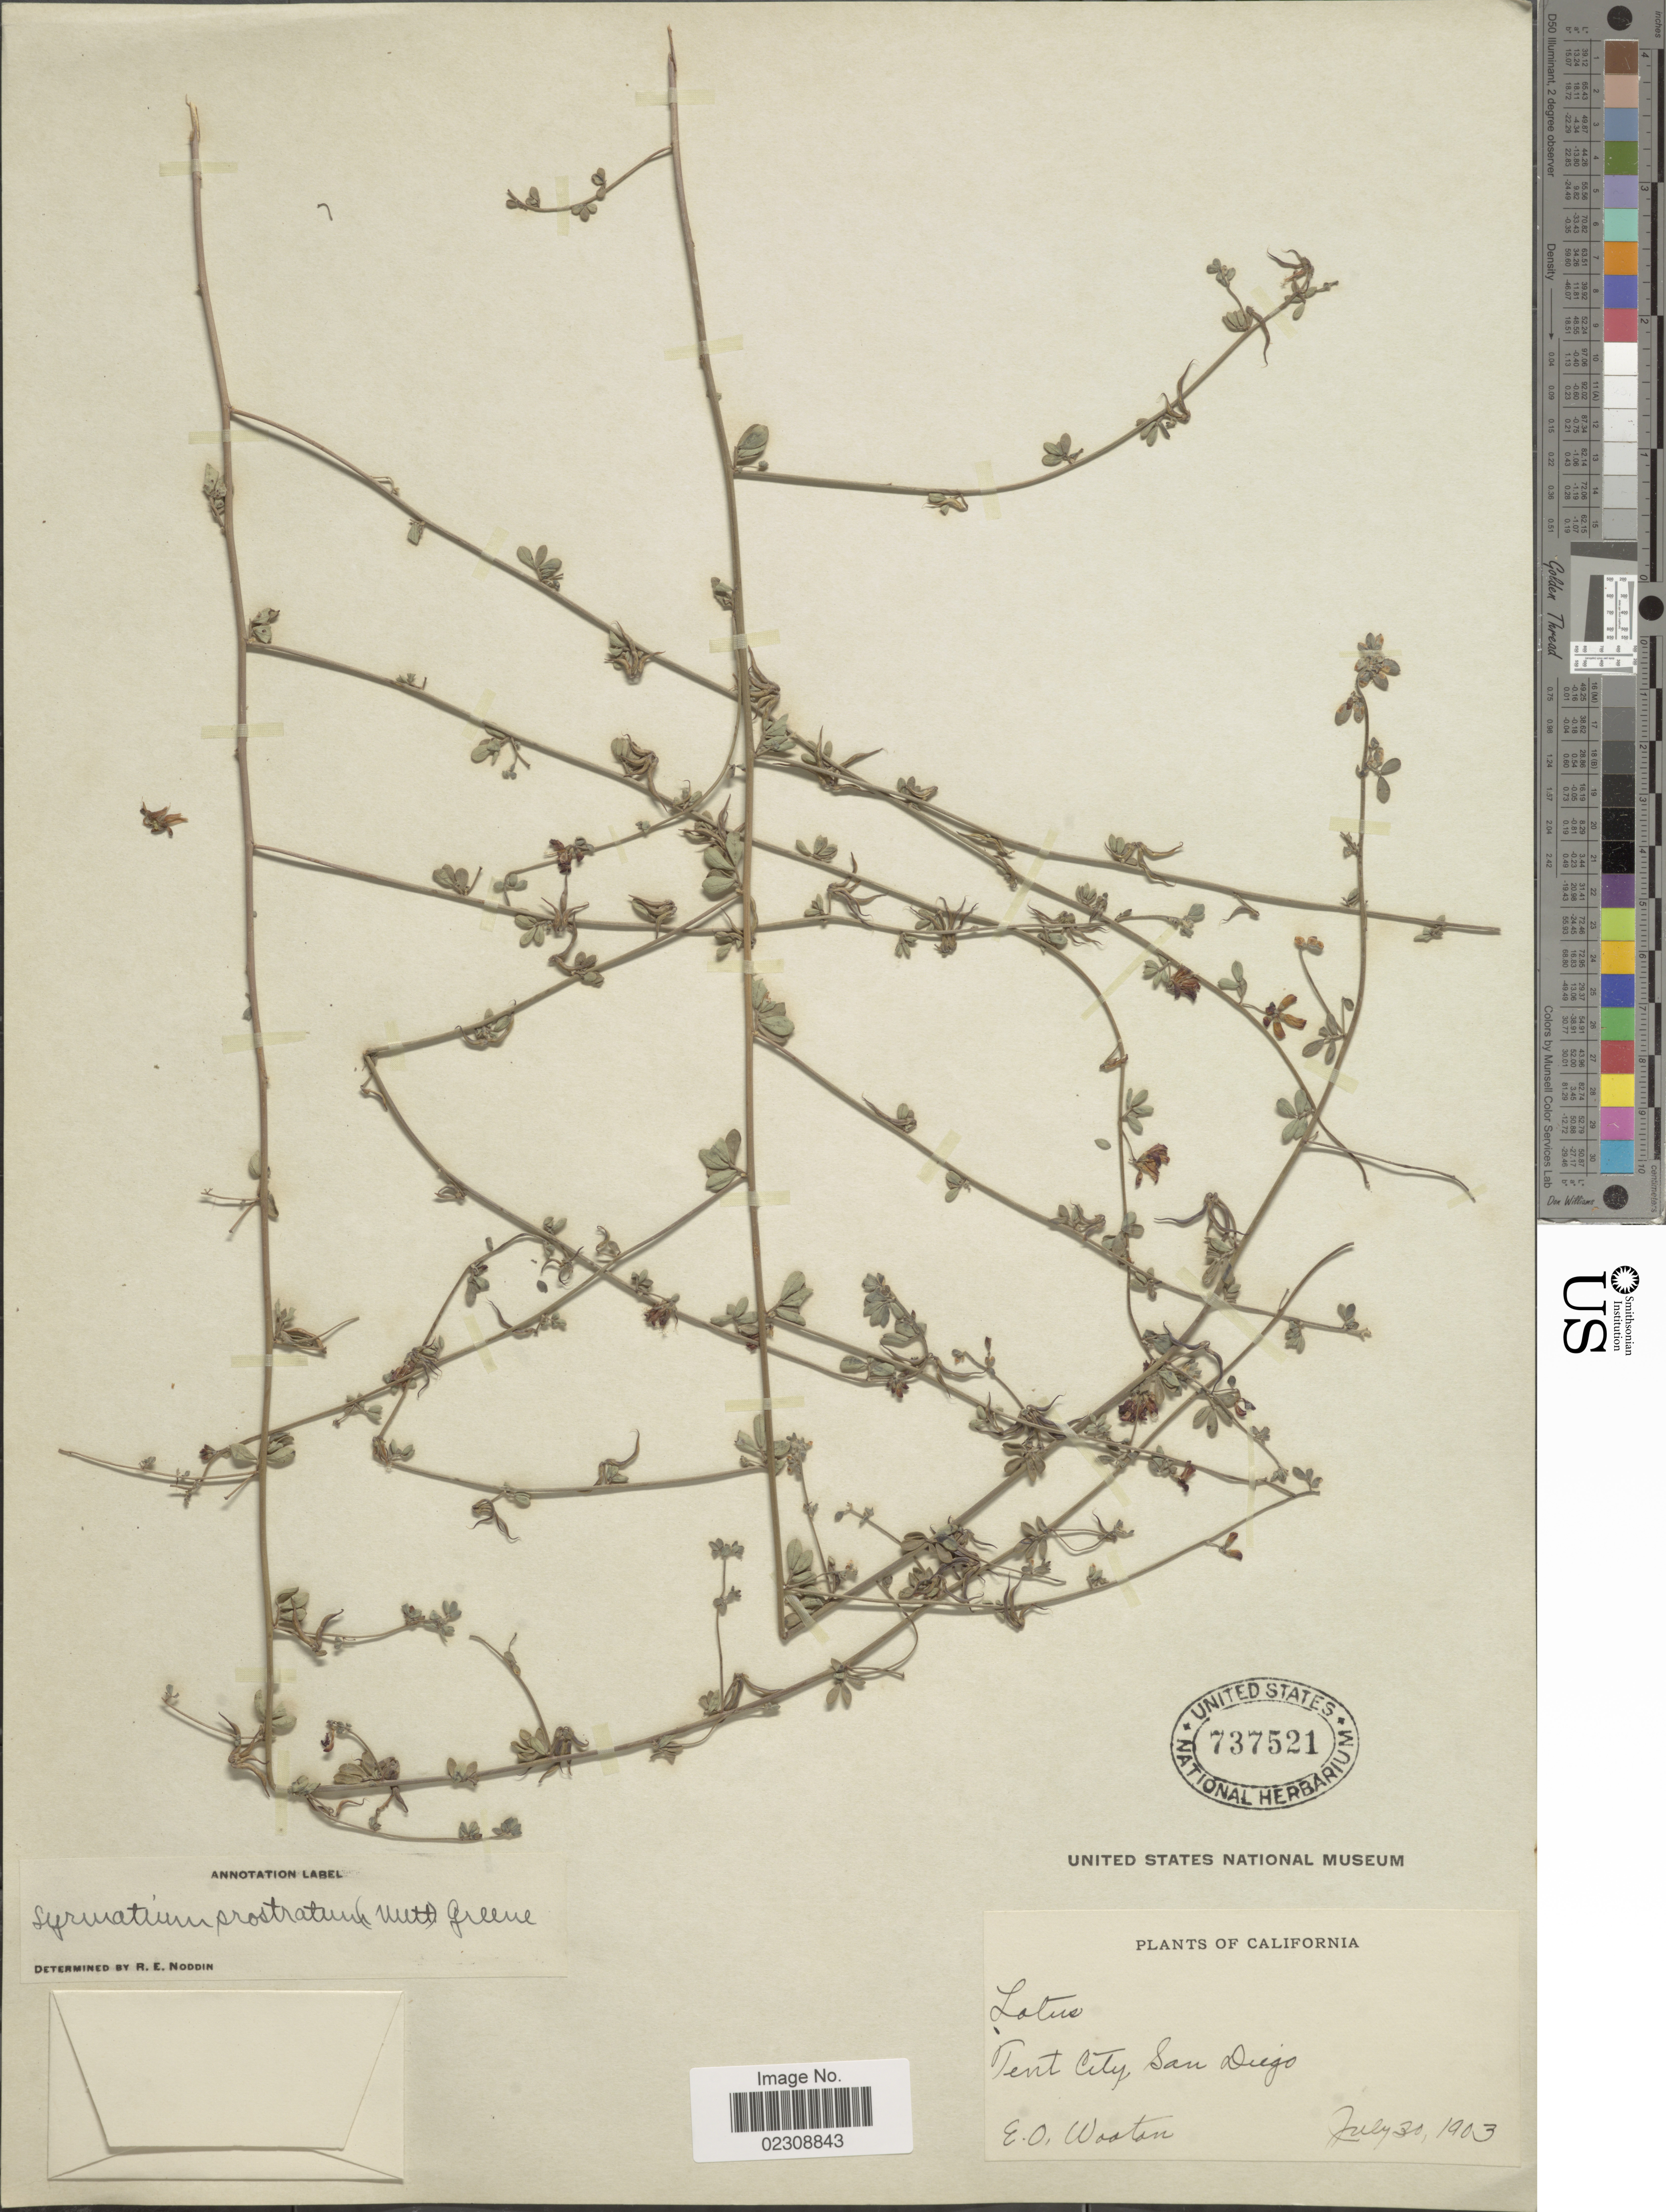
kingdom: Plantae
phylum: Tracheophyta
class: Magnoliopsida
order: Fabales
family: Fabaceae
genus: Syrmatium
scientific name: Syrmatium prostratum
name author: (Nutt.) Greene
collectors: E. O. Wooton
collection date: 1903-07-30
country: United States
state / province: California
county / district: San Diego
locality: Tent City, San Diego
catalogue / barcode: US 737521